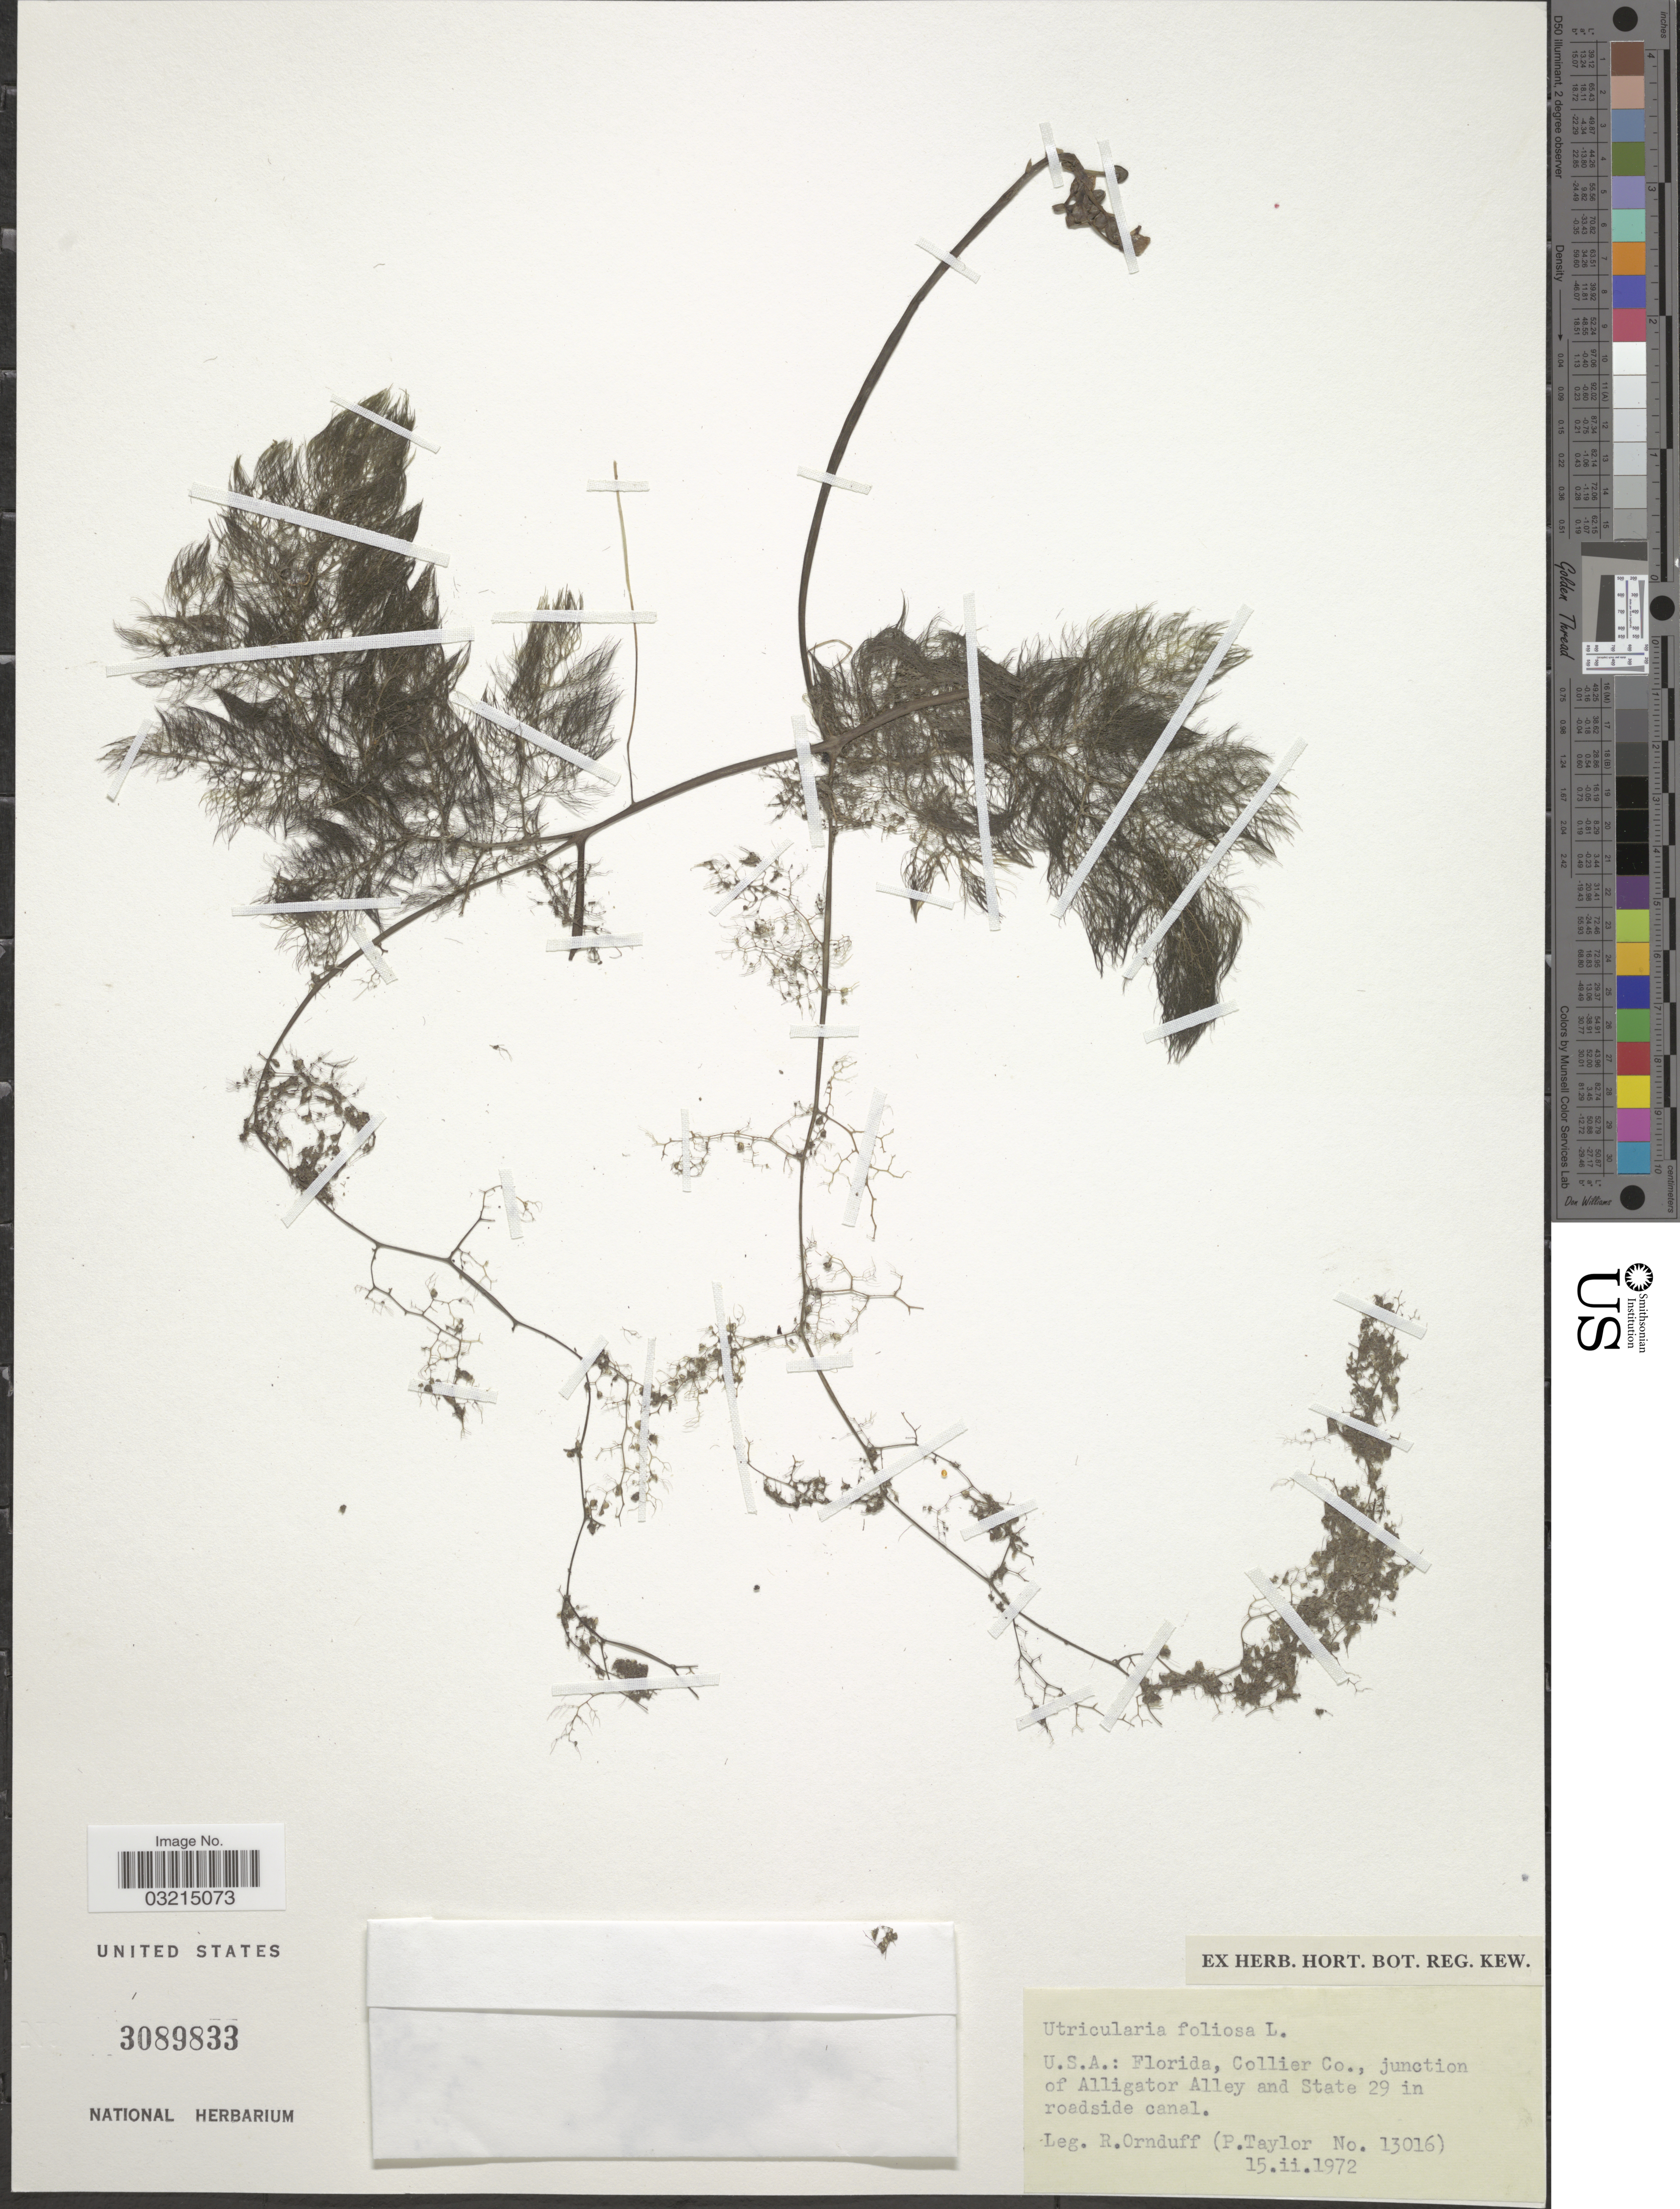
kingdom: Plantae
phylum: Tracheophyta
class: Magnoliopsida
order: Lamiales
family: Lentibulariaceae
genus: Utricularia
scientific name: Utricularia foliosa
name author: L.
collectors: R. Ornduff & P. Taylor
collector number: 13016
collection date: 1972-02-15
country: United States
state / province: Florida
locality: Collier Co., junction of Alligator Alley and State 29 in roadside canal.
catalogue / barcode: US 3089833